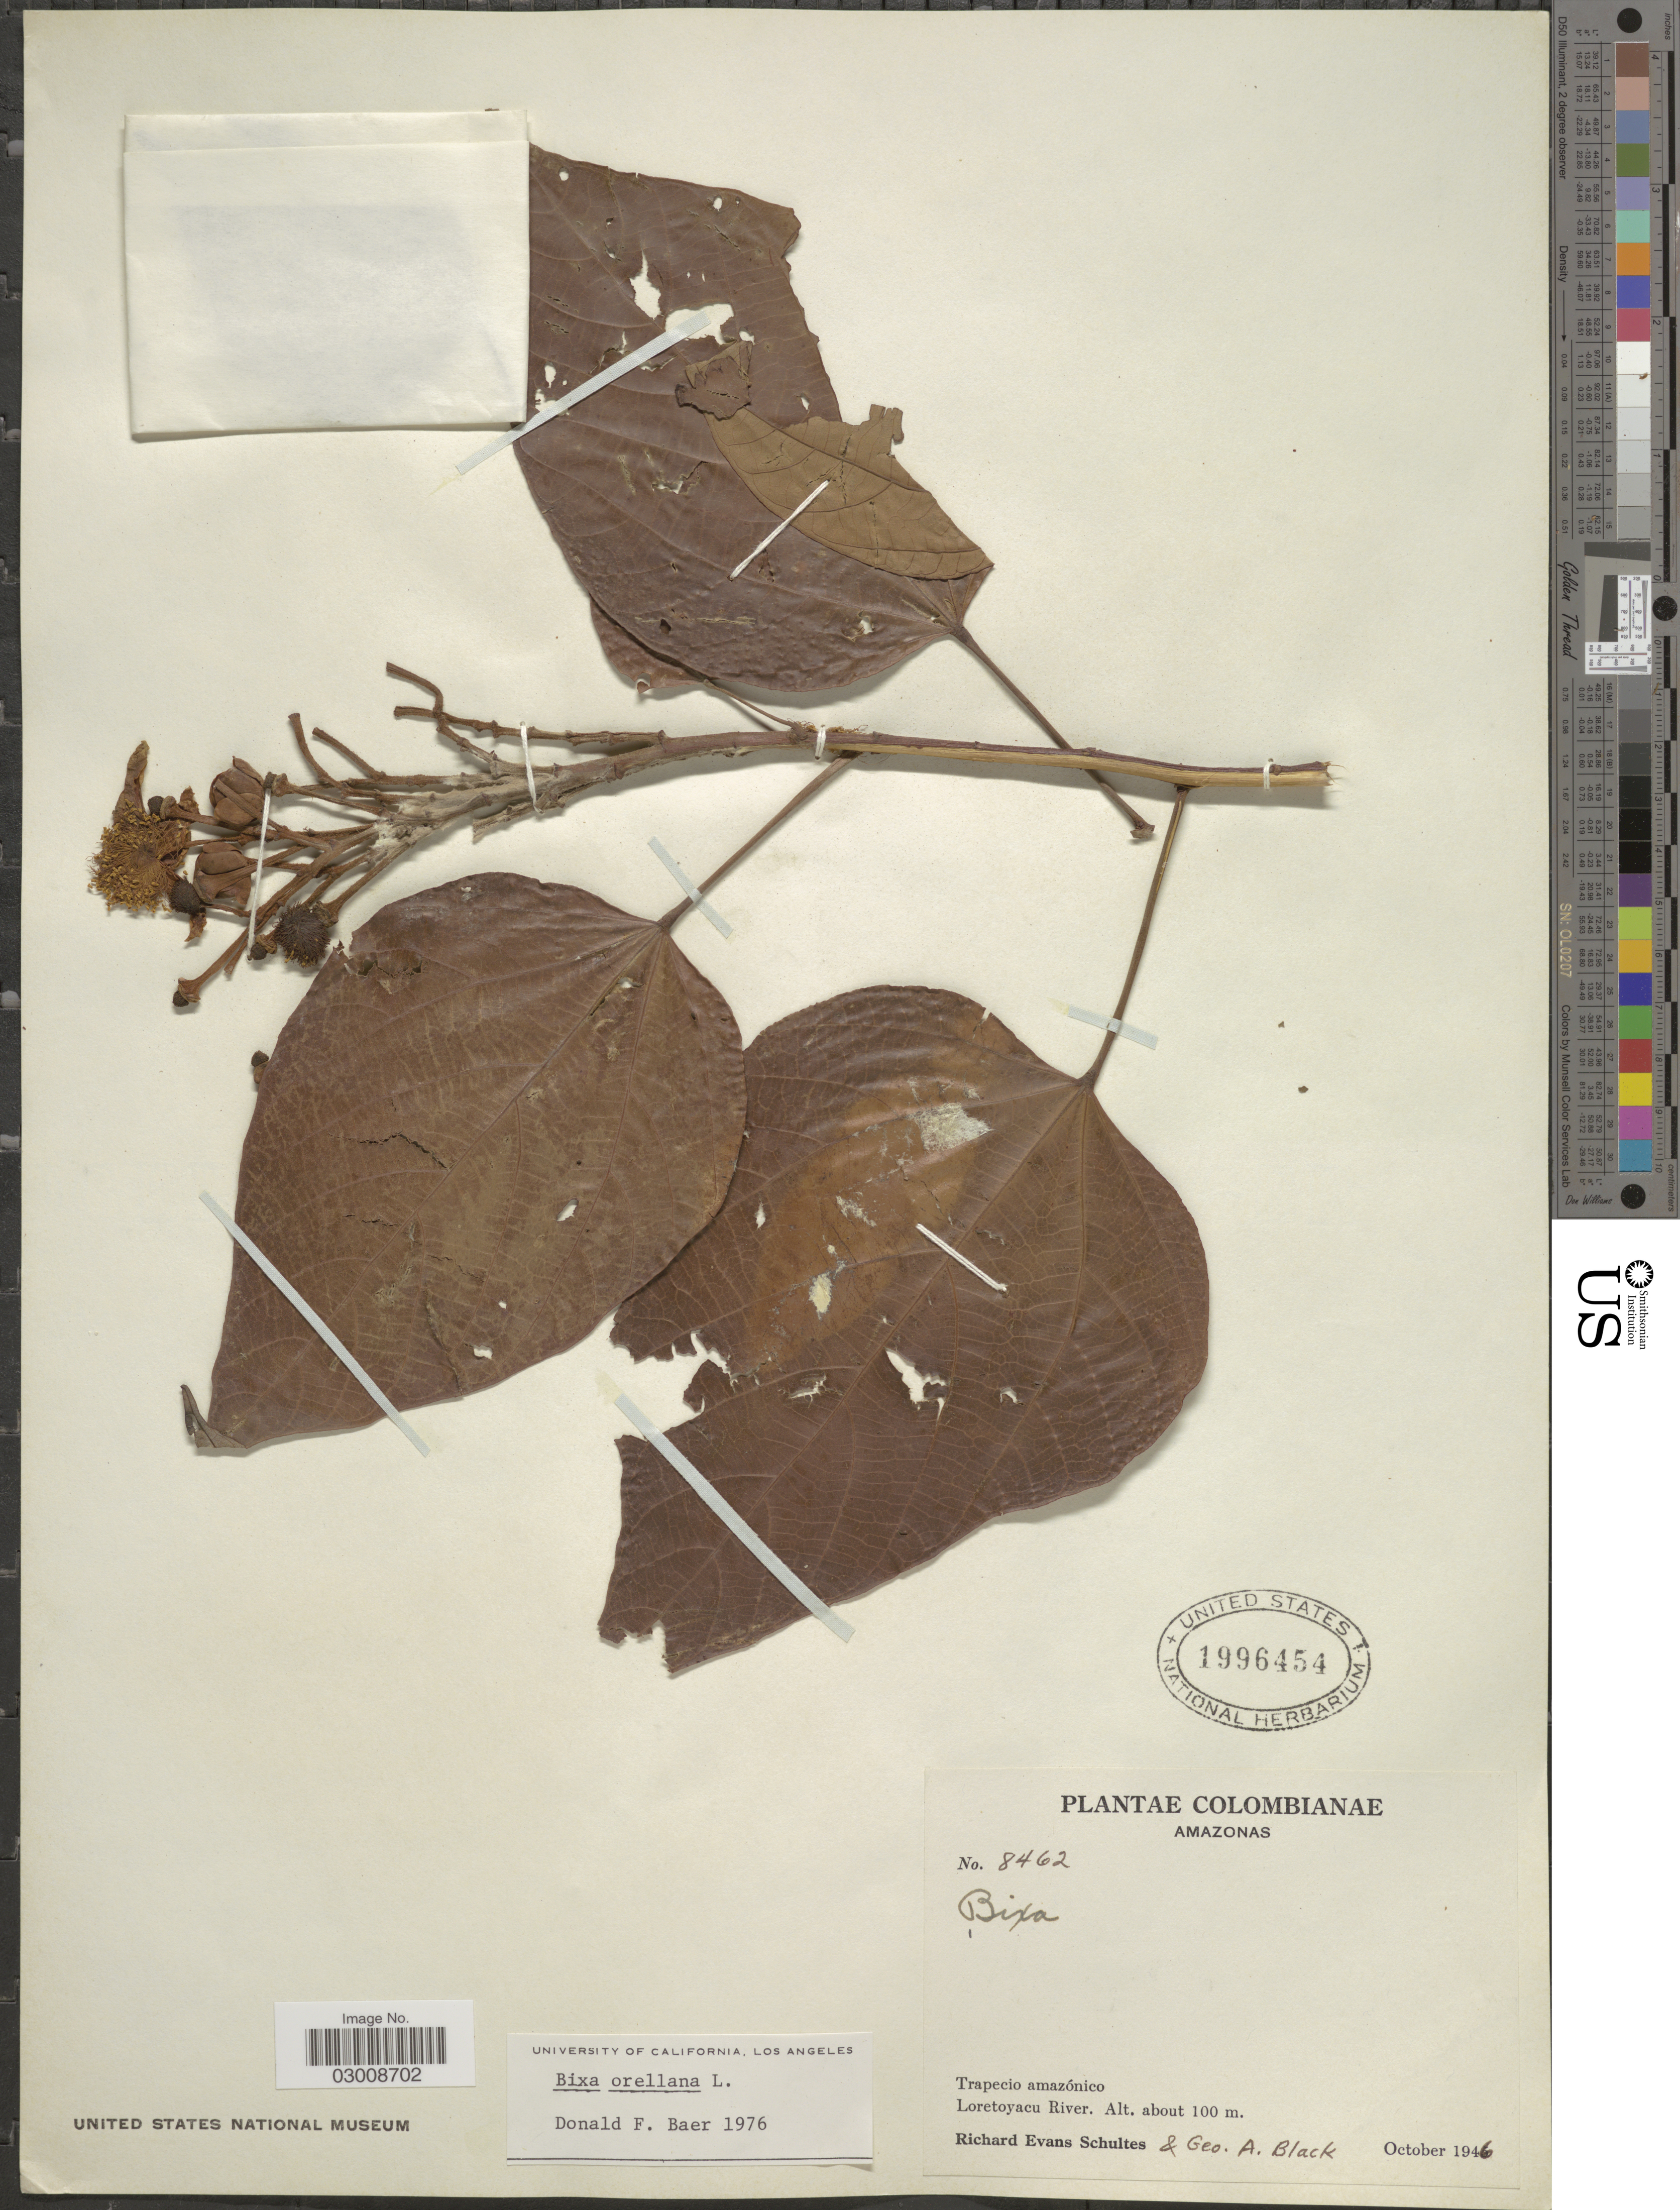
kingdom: Plantae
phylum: Tracheophyta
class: Magnoliopsida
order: Malvales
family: Bixaceae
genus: Bixa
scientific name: Bixa orellana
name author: L.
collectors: R. E. Schultes & G. A. Black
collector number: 8462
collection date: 1946-10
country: Colombia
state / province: Amazônas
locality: Trapecio amazónico, Loretoyacu River.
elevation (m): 100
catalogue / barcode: US 1996454